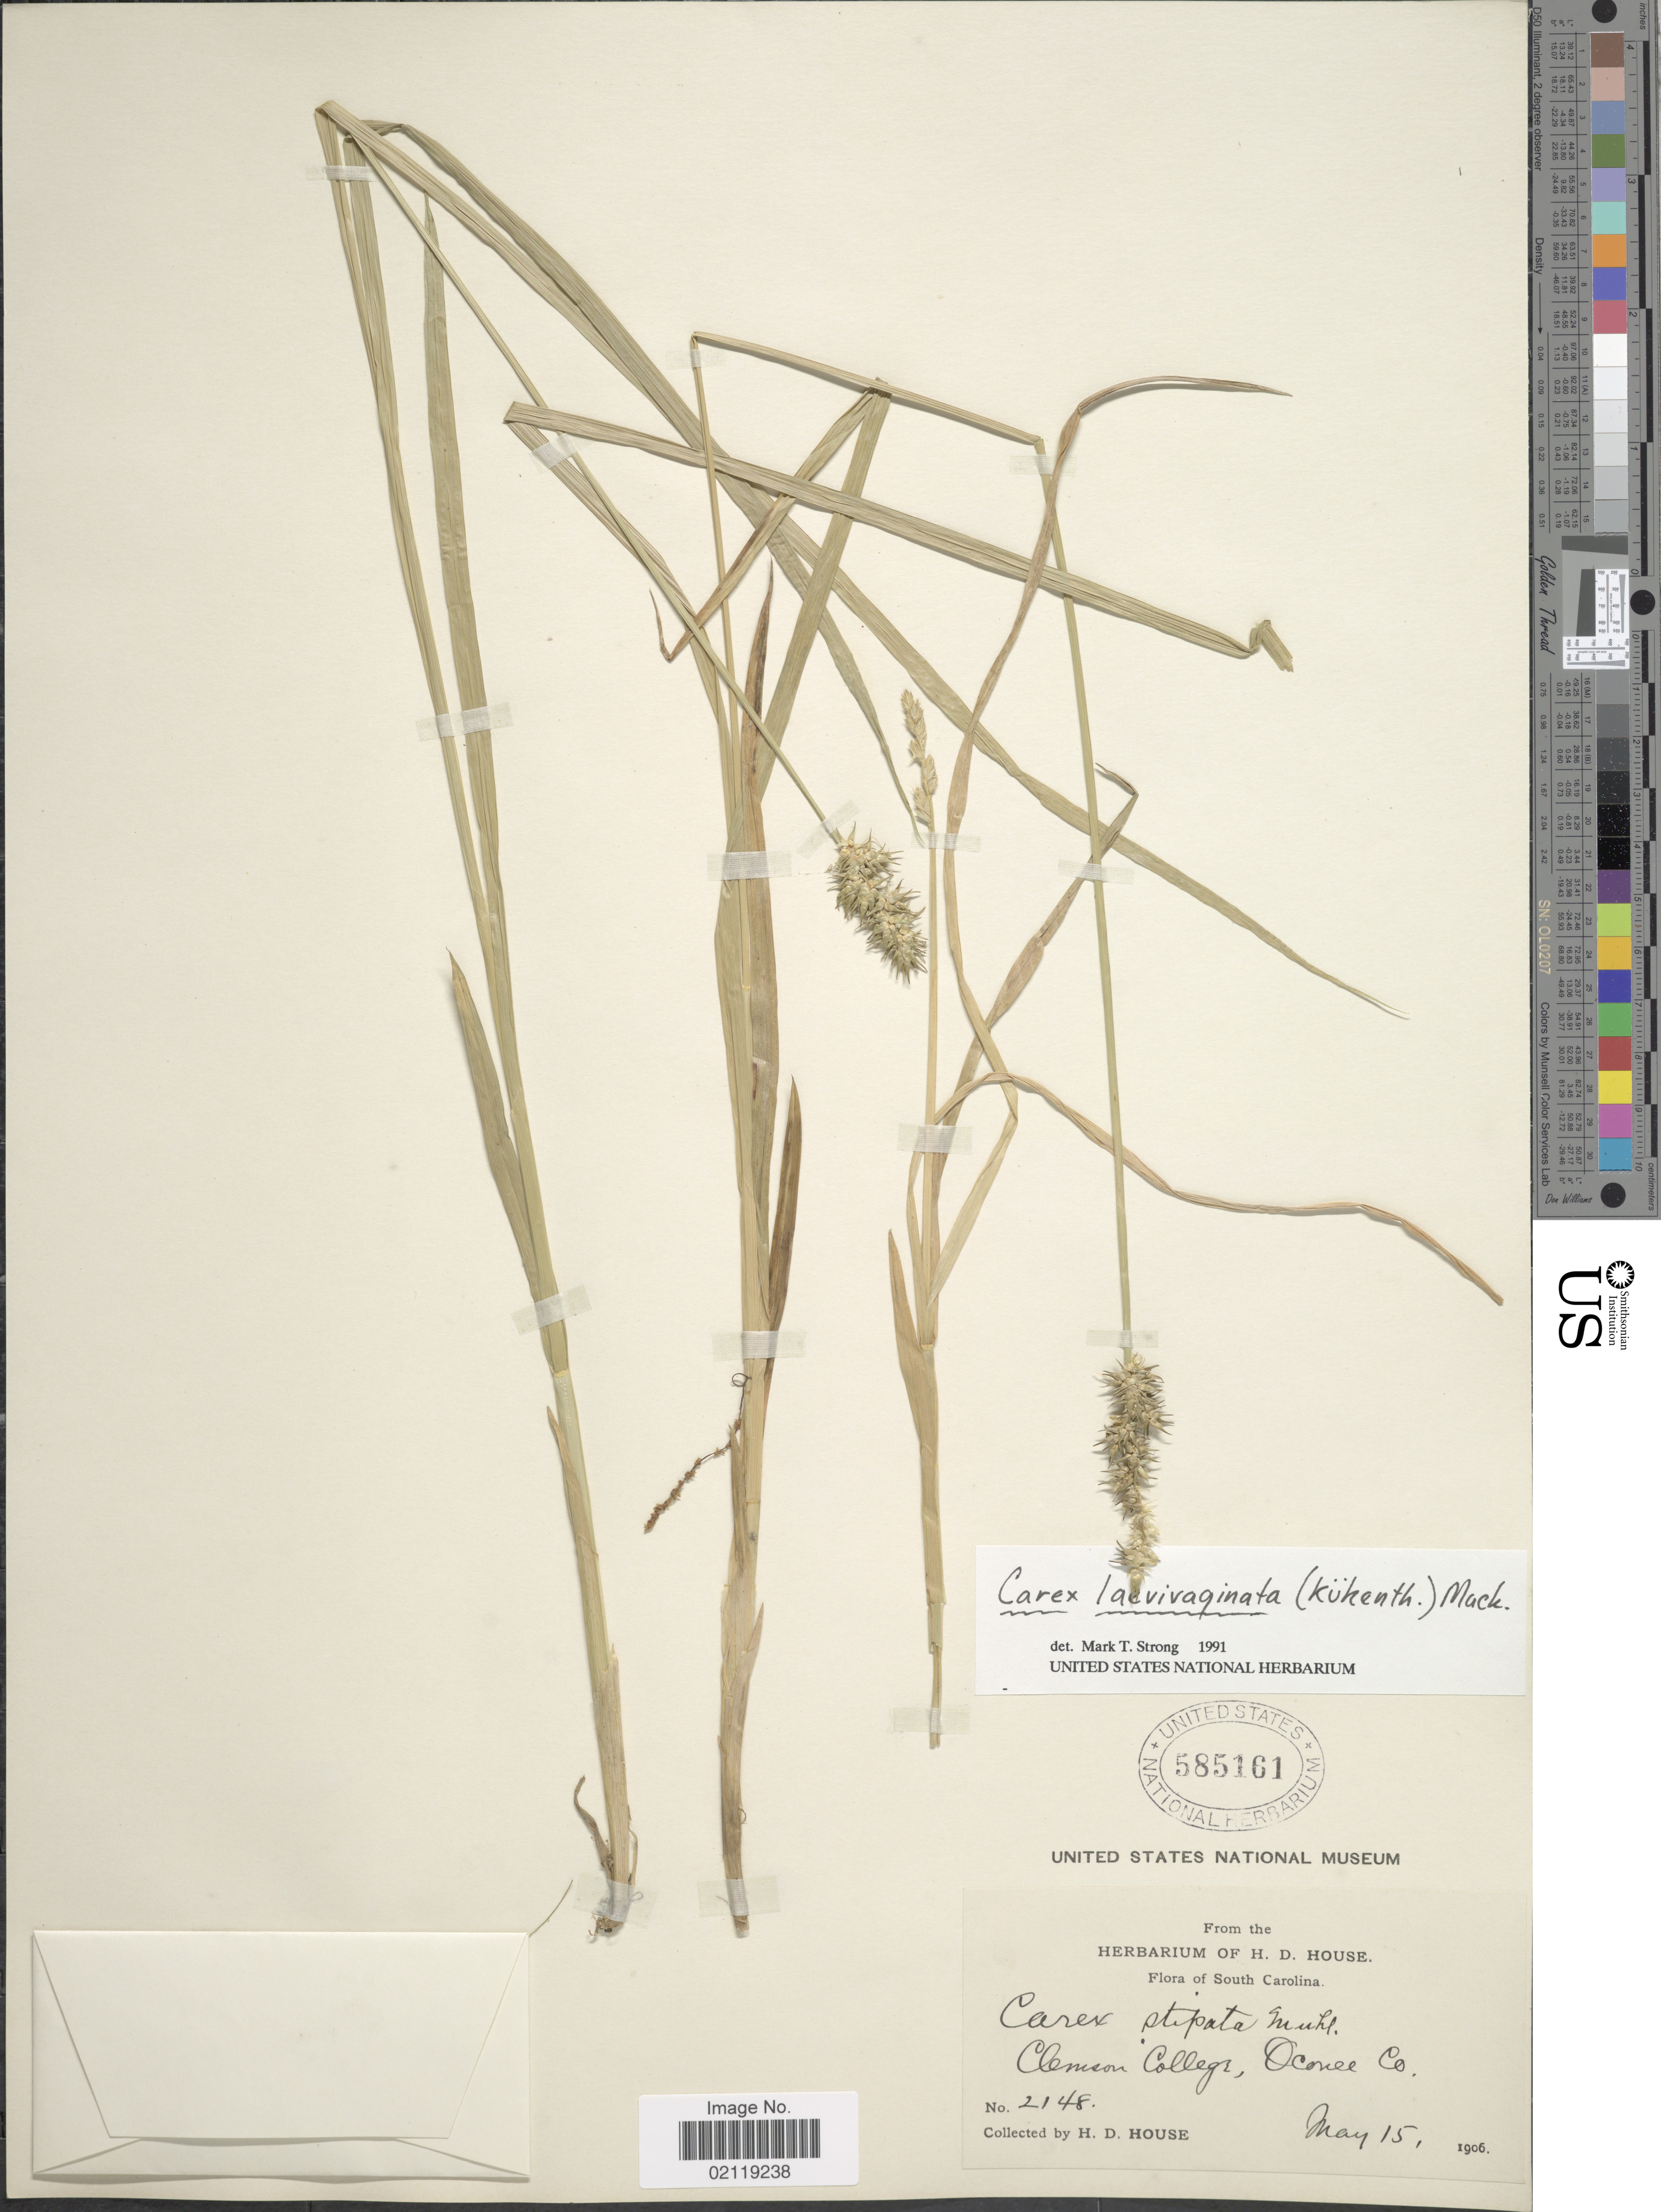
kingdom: Plantae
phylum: Tracheophyta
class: Liliopsida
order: Poales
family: Cyperaceae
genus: Carex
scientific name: Carex laevivaginata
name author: (Kük.) Mack.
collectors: H. D. House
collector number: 2148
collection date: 1906-05-15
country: United States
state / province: South Carolina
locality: Clemson College, Oconee Co.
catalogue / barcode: US 585161